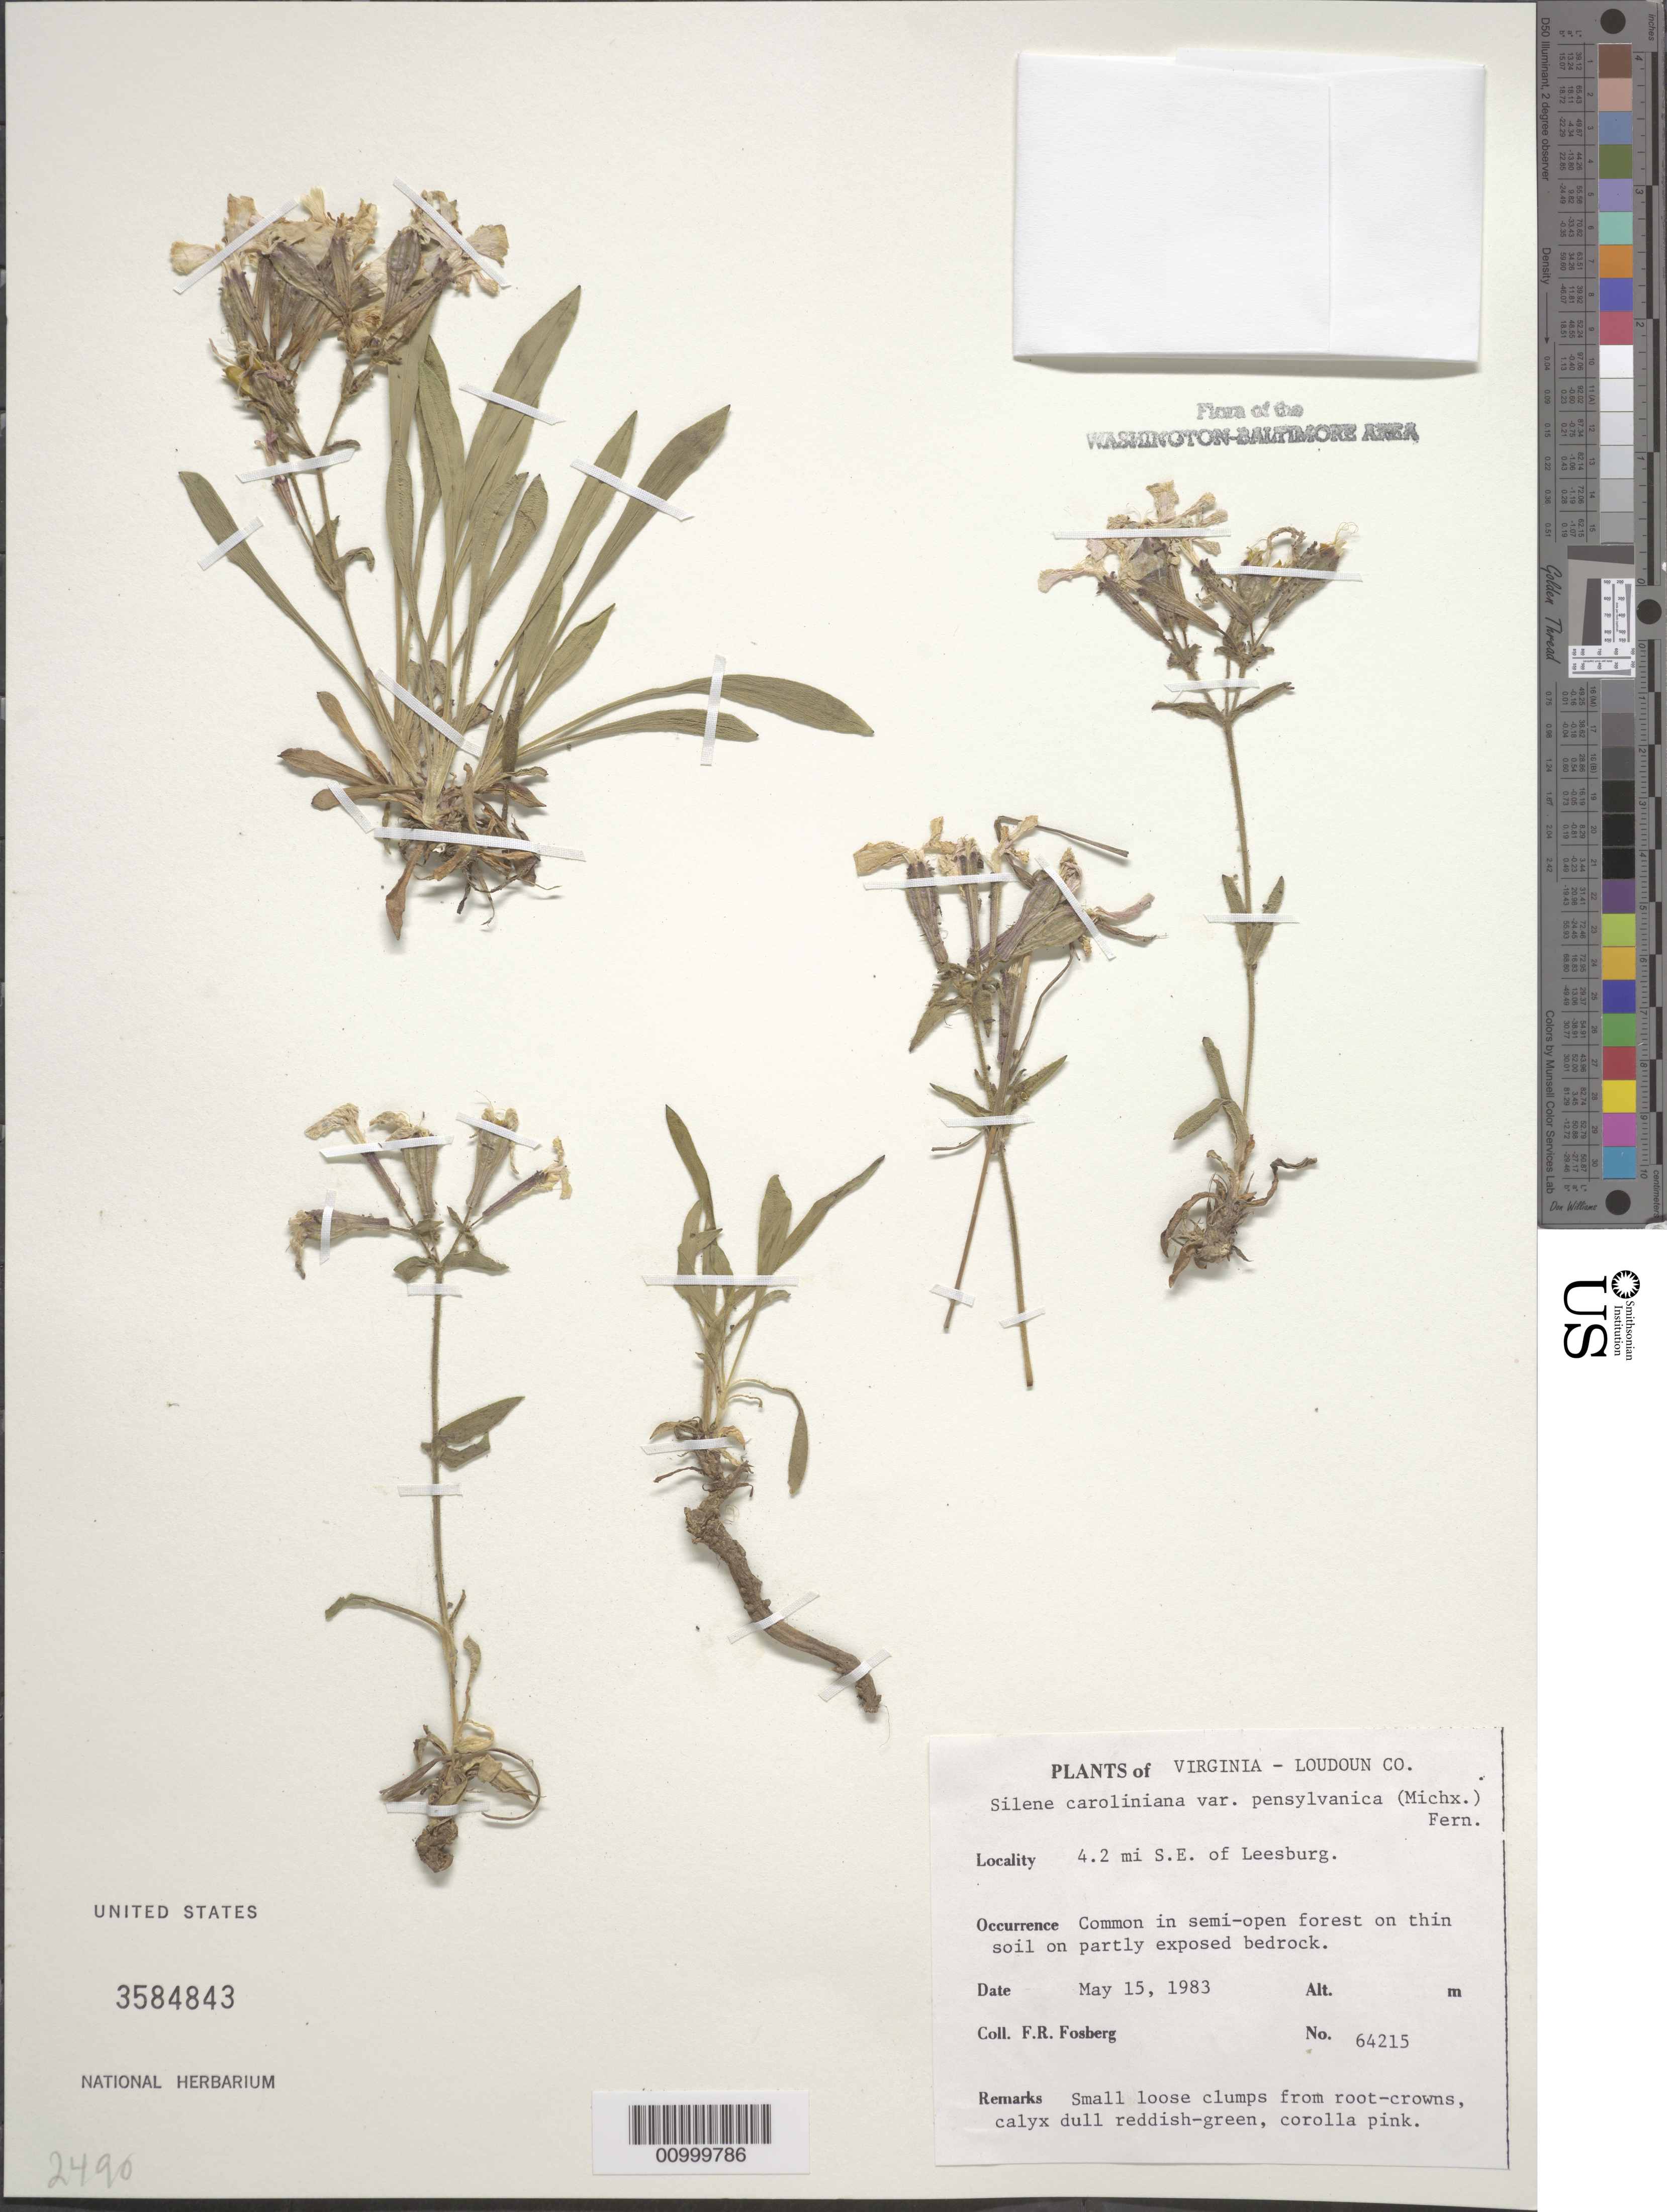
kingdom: Plantae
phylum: Tracheophyta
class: Magnoliopsida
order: Caryophyllales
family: Caryophyllaceae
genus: Silene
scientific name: Silene caroliniana var. pensylvanica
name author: (Michx.) Fernald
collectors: F. R. Fosberg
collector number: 64215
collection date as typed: May 15, 1983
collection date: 1983-05-15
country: United States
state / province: Virginia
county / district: Loudoun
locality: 4.2 mi SE of Leesburg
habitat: common in semi-open forest on thin soil on partly exposed bedrock.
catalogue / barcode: US 3584843